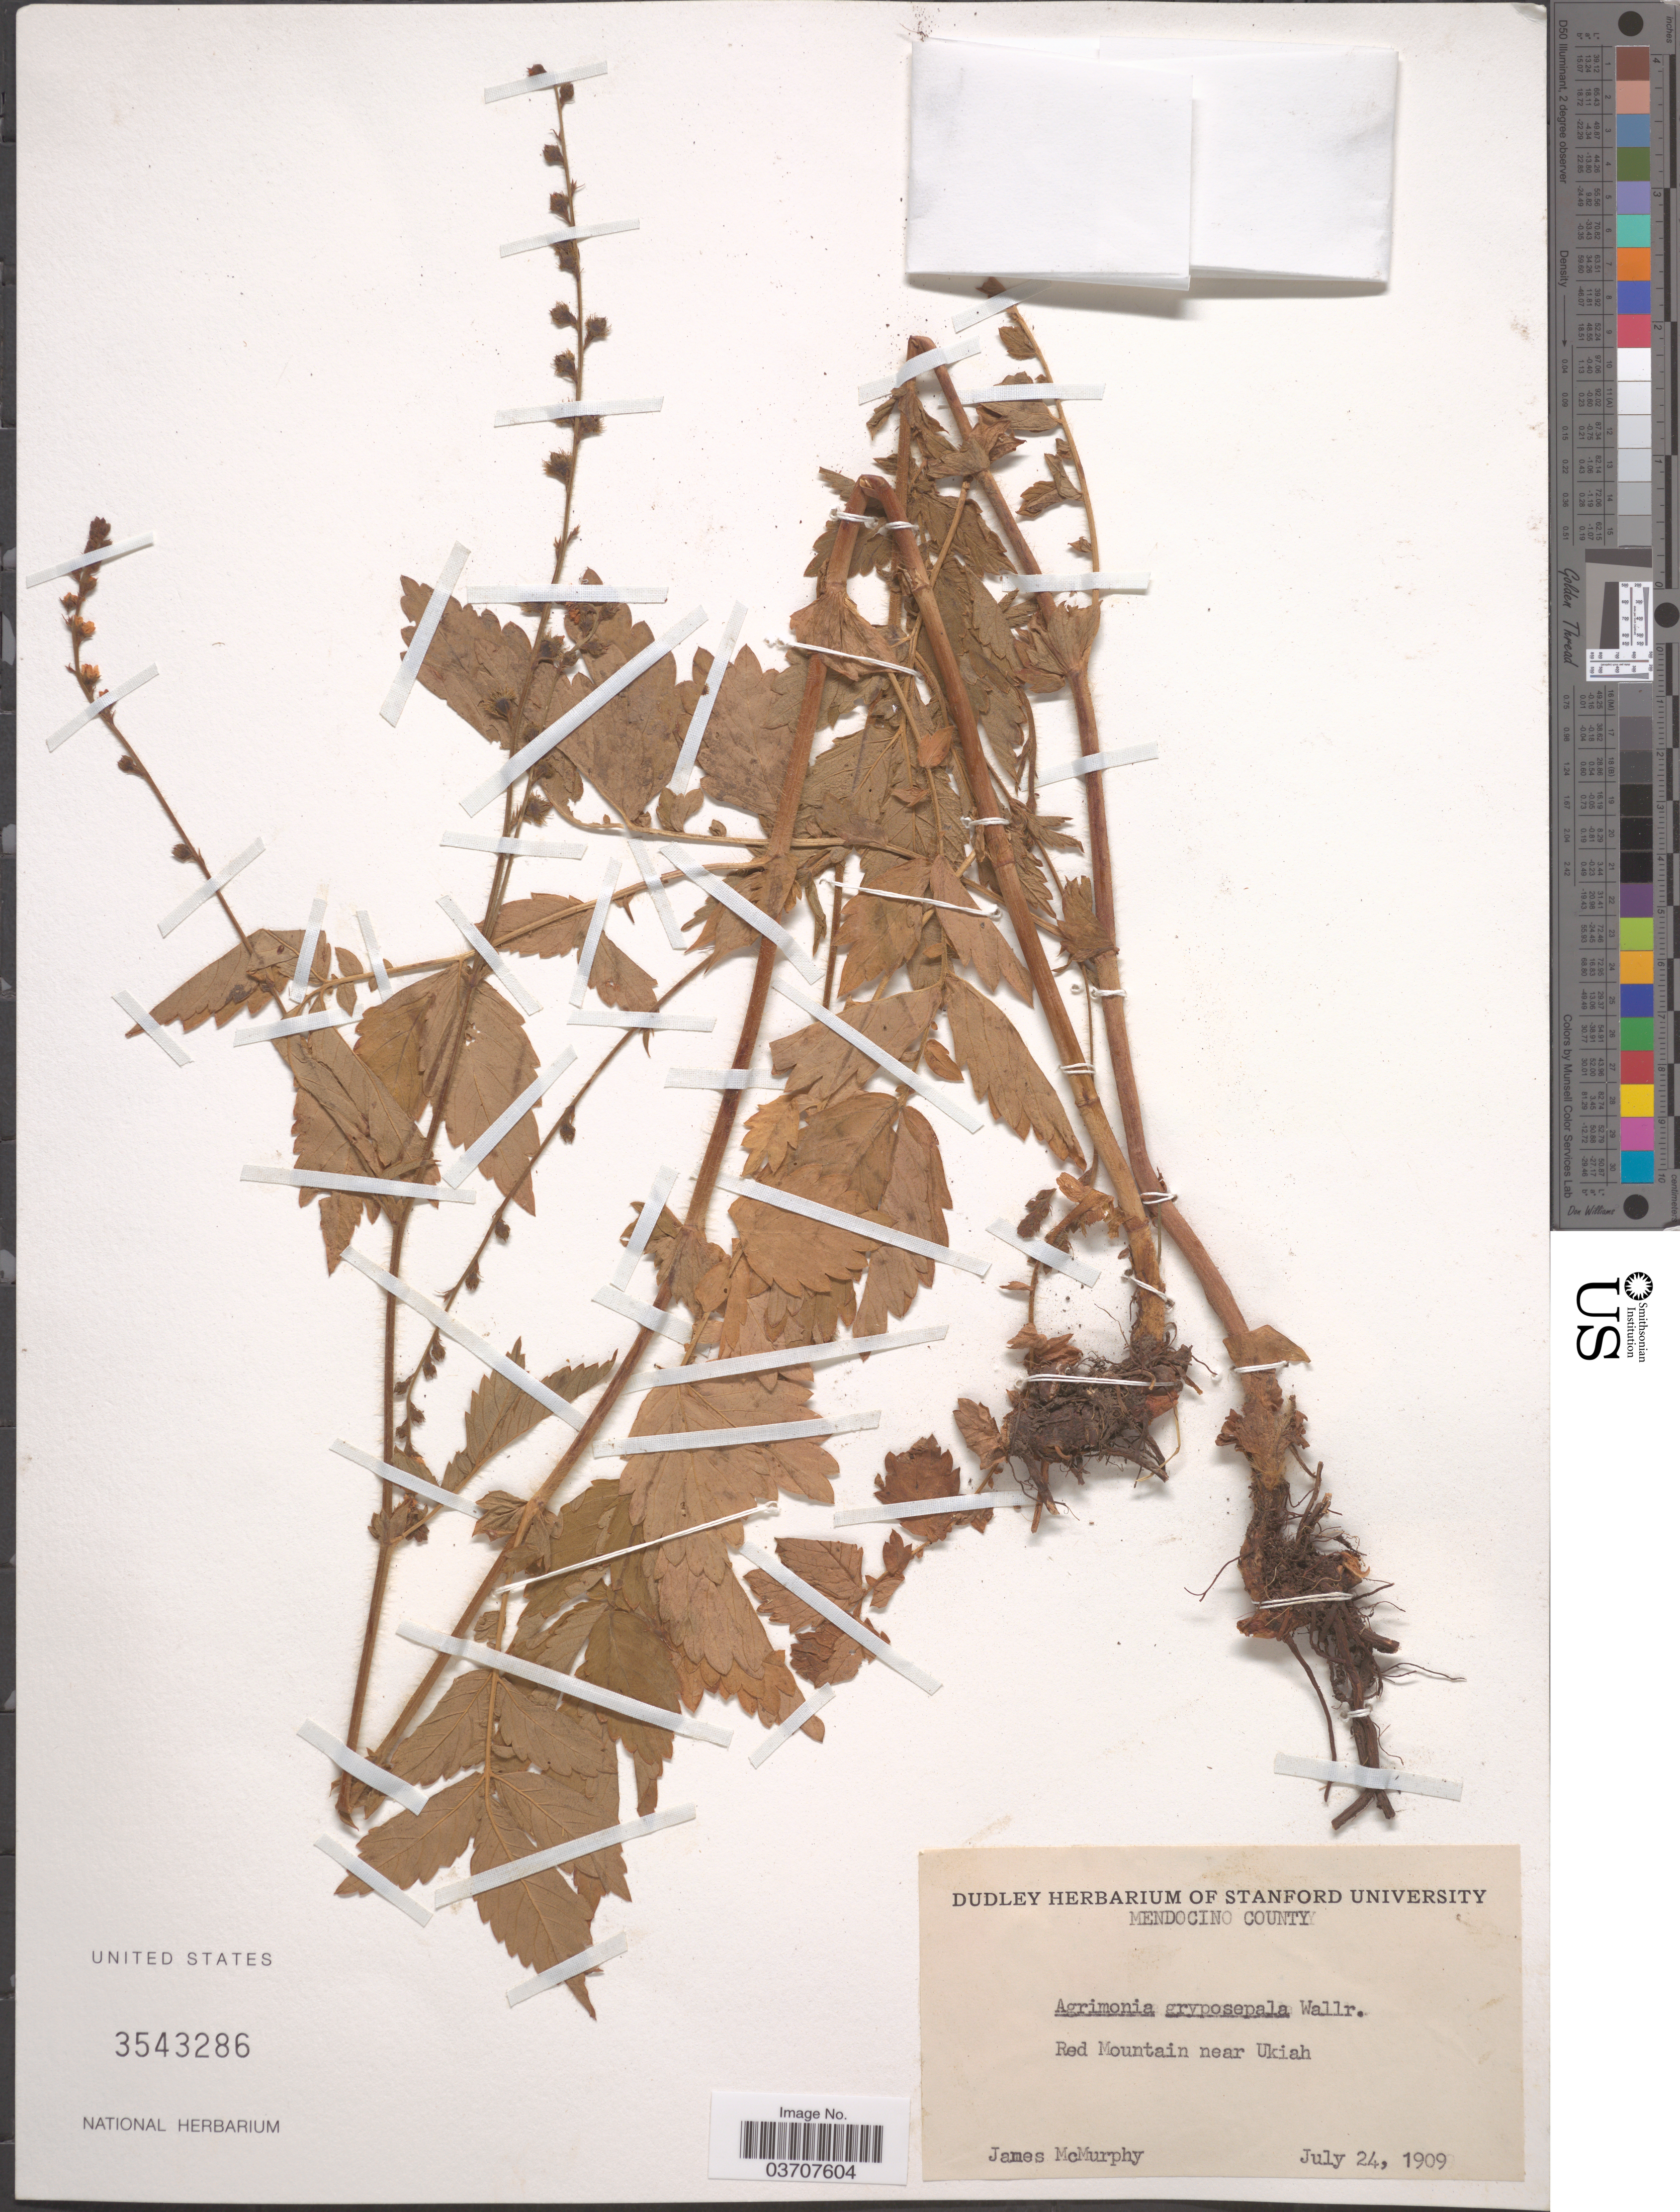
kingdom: Plantae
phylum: Tracheophyta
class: Magnoliopsida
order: Rosales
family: Rosaceae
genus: Agrimonia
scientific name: Agrimonia gryposepala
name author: Wallr.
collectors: J. McMurphy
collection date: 1909-07-24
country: United States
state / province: California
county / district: Mendocino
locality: Mendocino County. Red Mountain near Ukiah.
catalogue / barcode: US 3543286